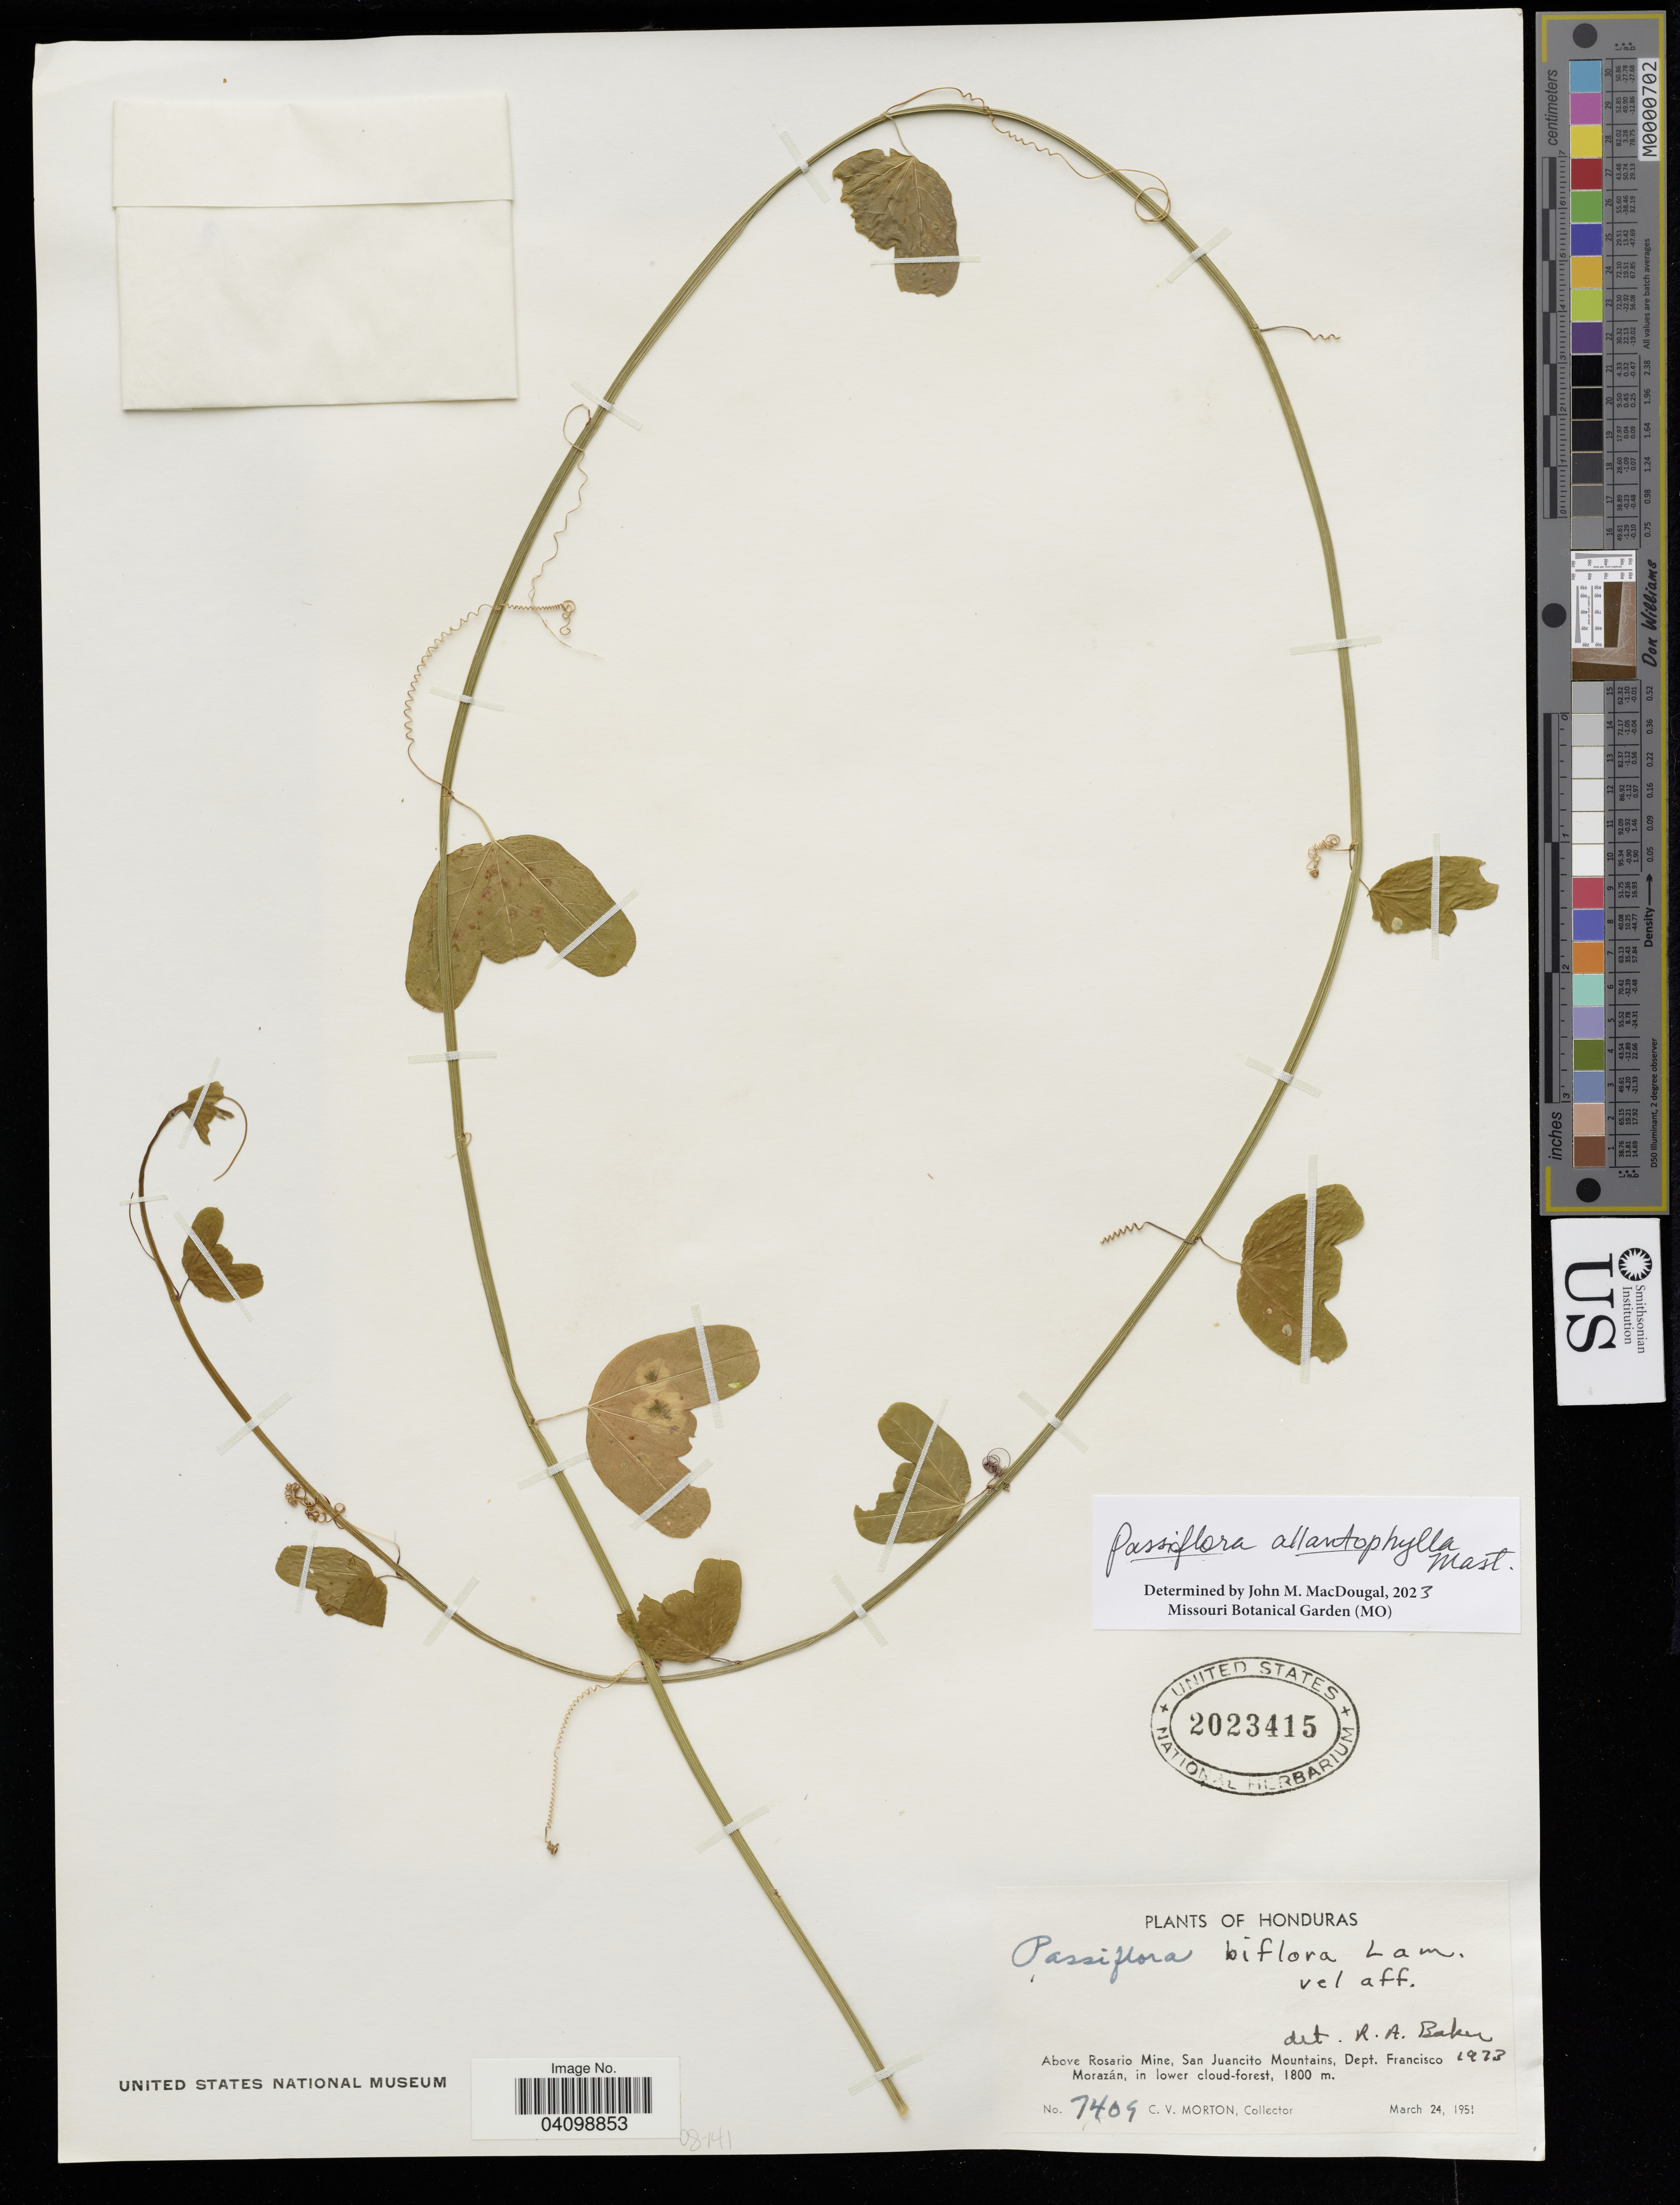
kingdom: Plantae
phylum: Tracheophyta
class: Magnoliopsida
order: Malpighiales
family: Passifloraceae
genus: Passiflora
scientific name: Passiflora allantophylla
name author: Mast. in Donn. Sm.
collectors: C. V. Morton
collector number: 7409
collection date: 1951-03-24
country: Honduras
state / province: Fco. Morazán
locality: Above Rosario Mine, San Juancito Mountains. In lower cloud-forest.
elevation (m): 1800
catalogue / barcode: US 2023415